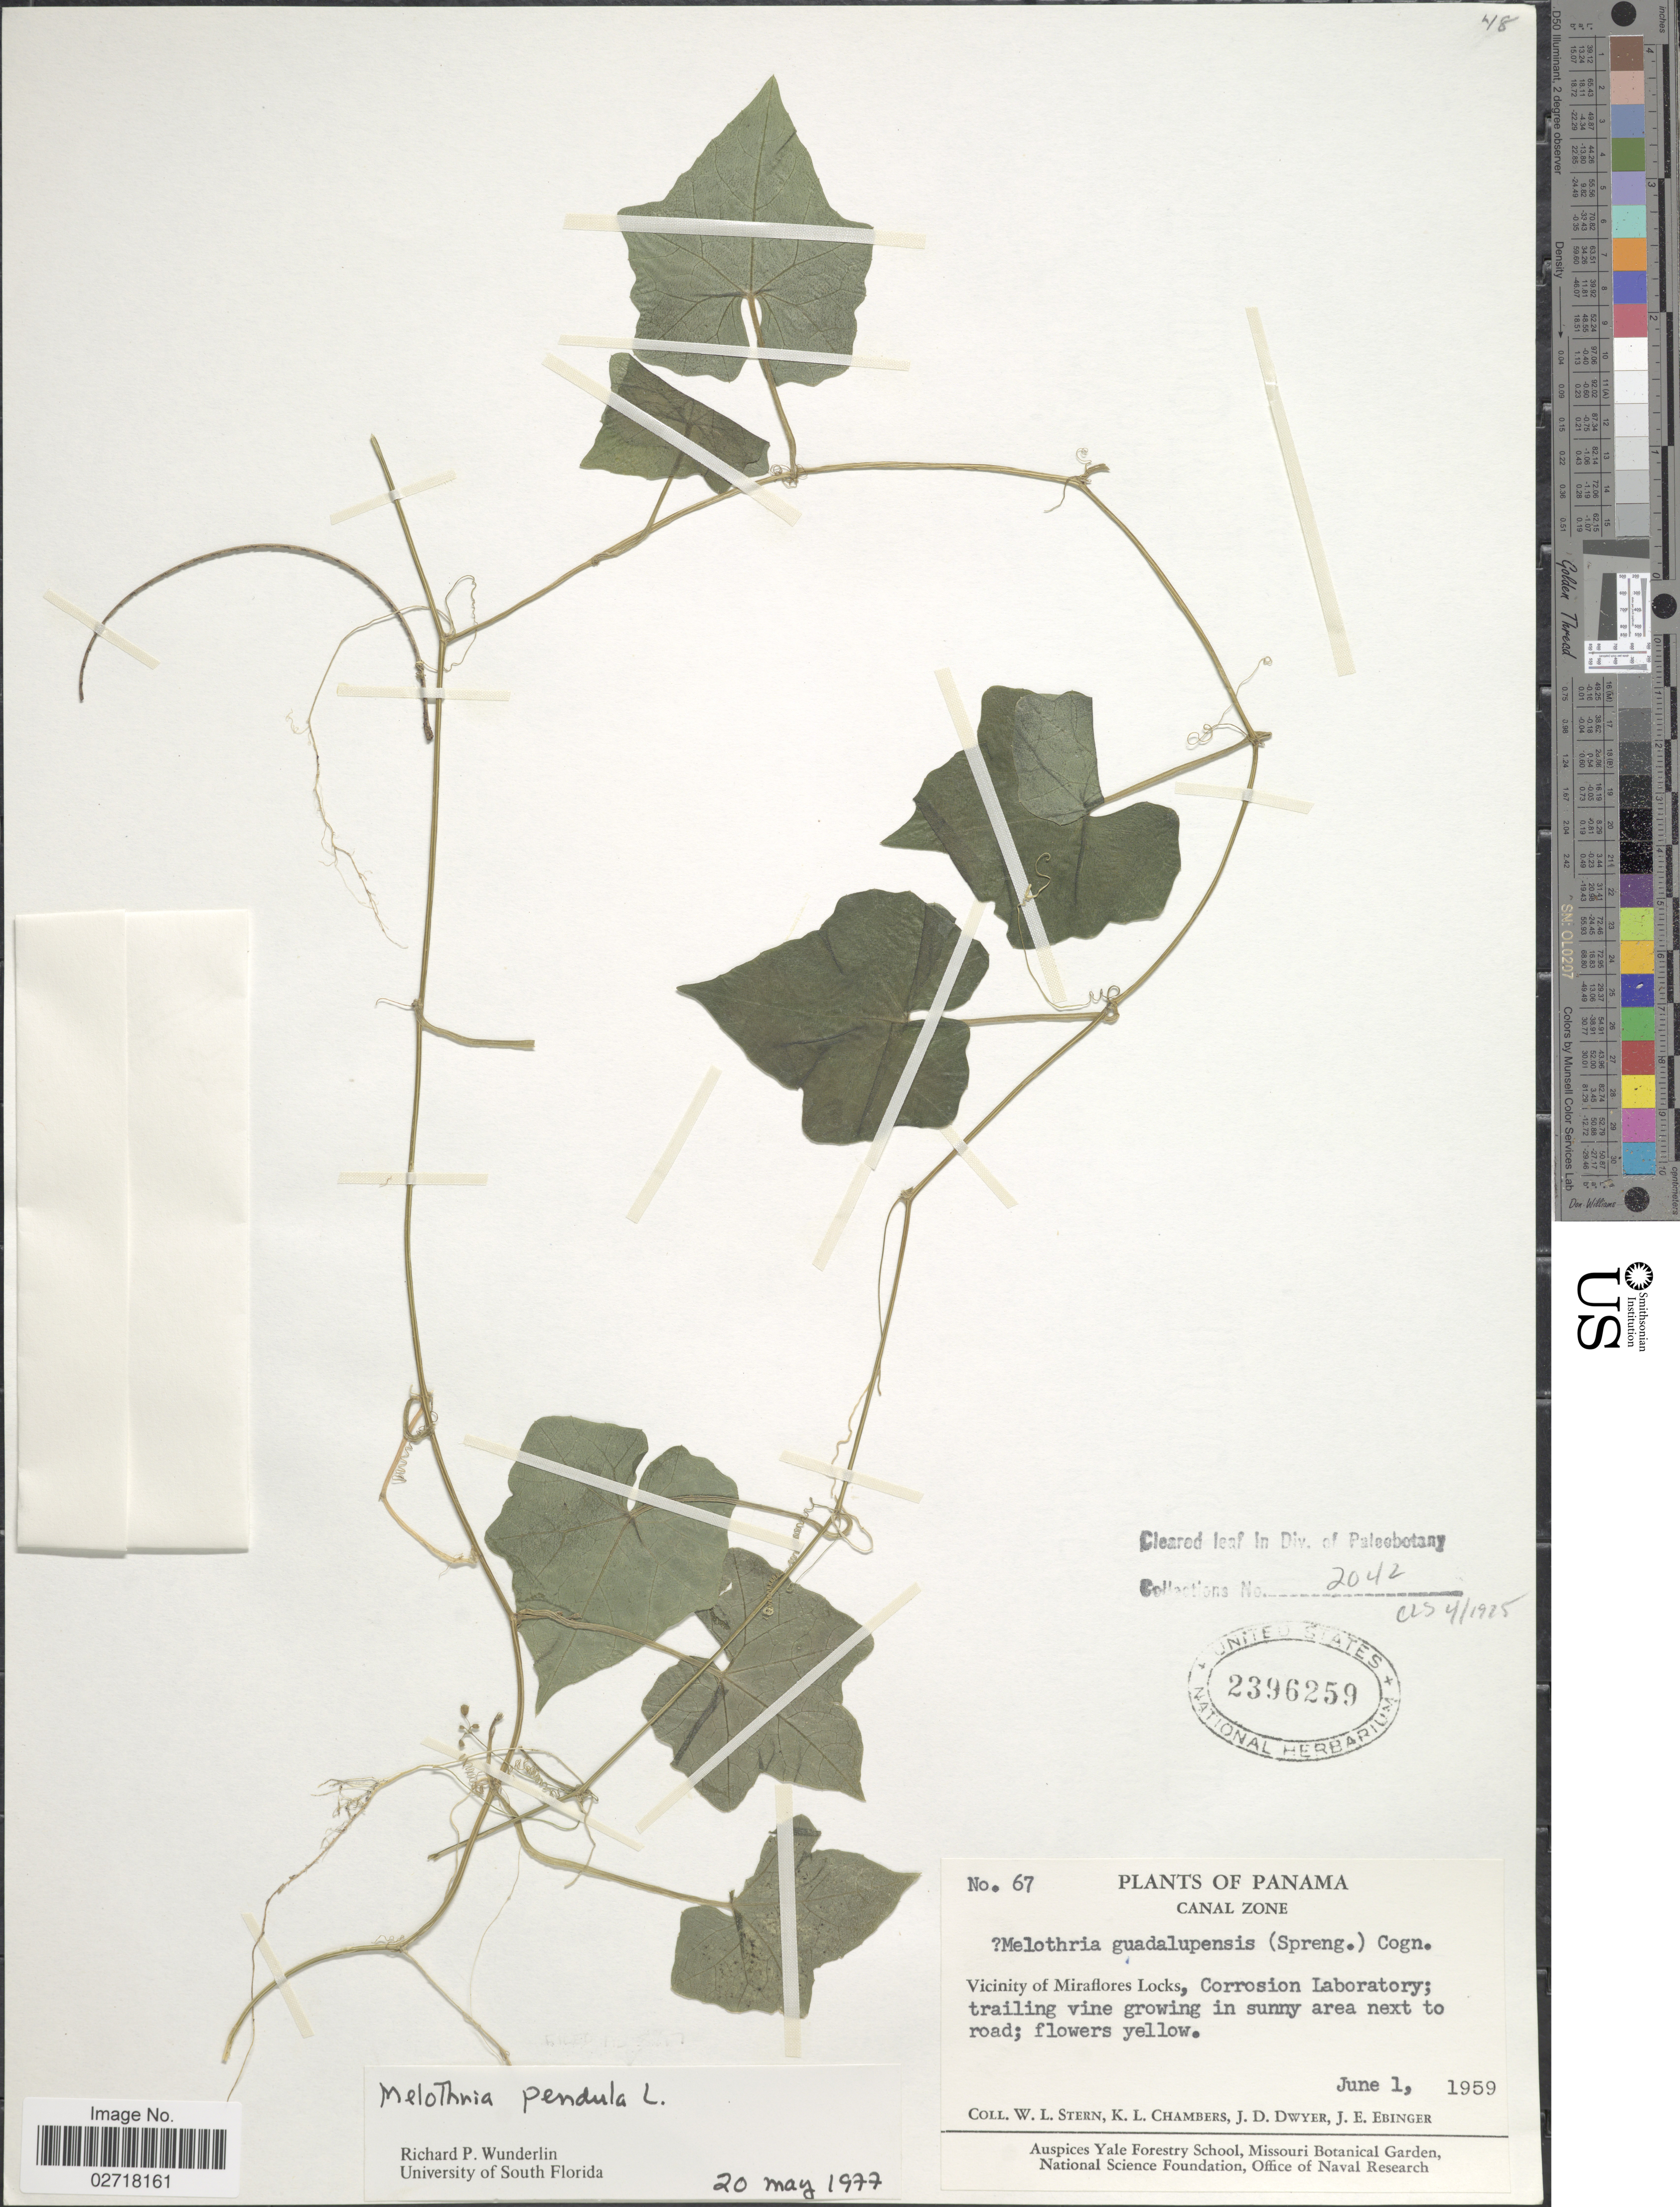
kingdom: Plantae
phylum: Tracheophyta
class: Magnoliopsida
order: Cucurbitales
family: Cucurbitaceae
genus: Melothria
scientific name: Melothria pendula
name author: L.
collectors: W. L. Stern, K. Chambers, J. D. Dwyer & J. Ebinger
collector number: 67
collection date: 1959-06-01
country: Panama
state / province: Panamá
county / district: Canal Zone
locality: Canal Zone. Vicinity of Miraflores Locks, Corrosion Laboratory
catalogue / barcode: US 2396259